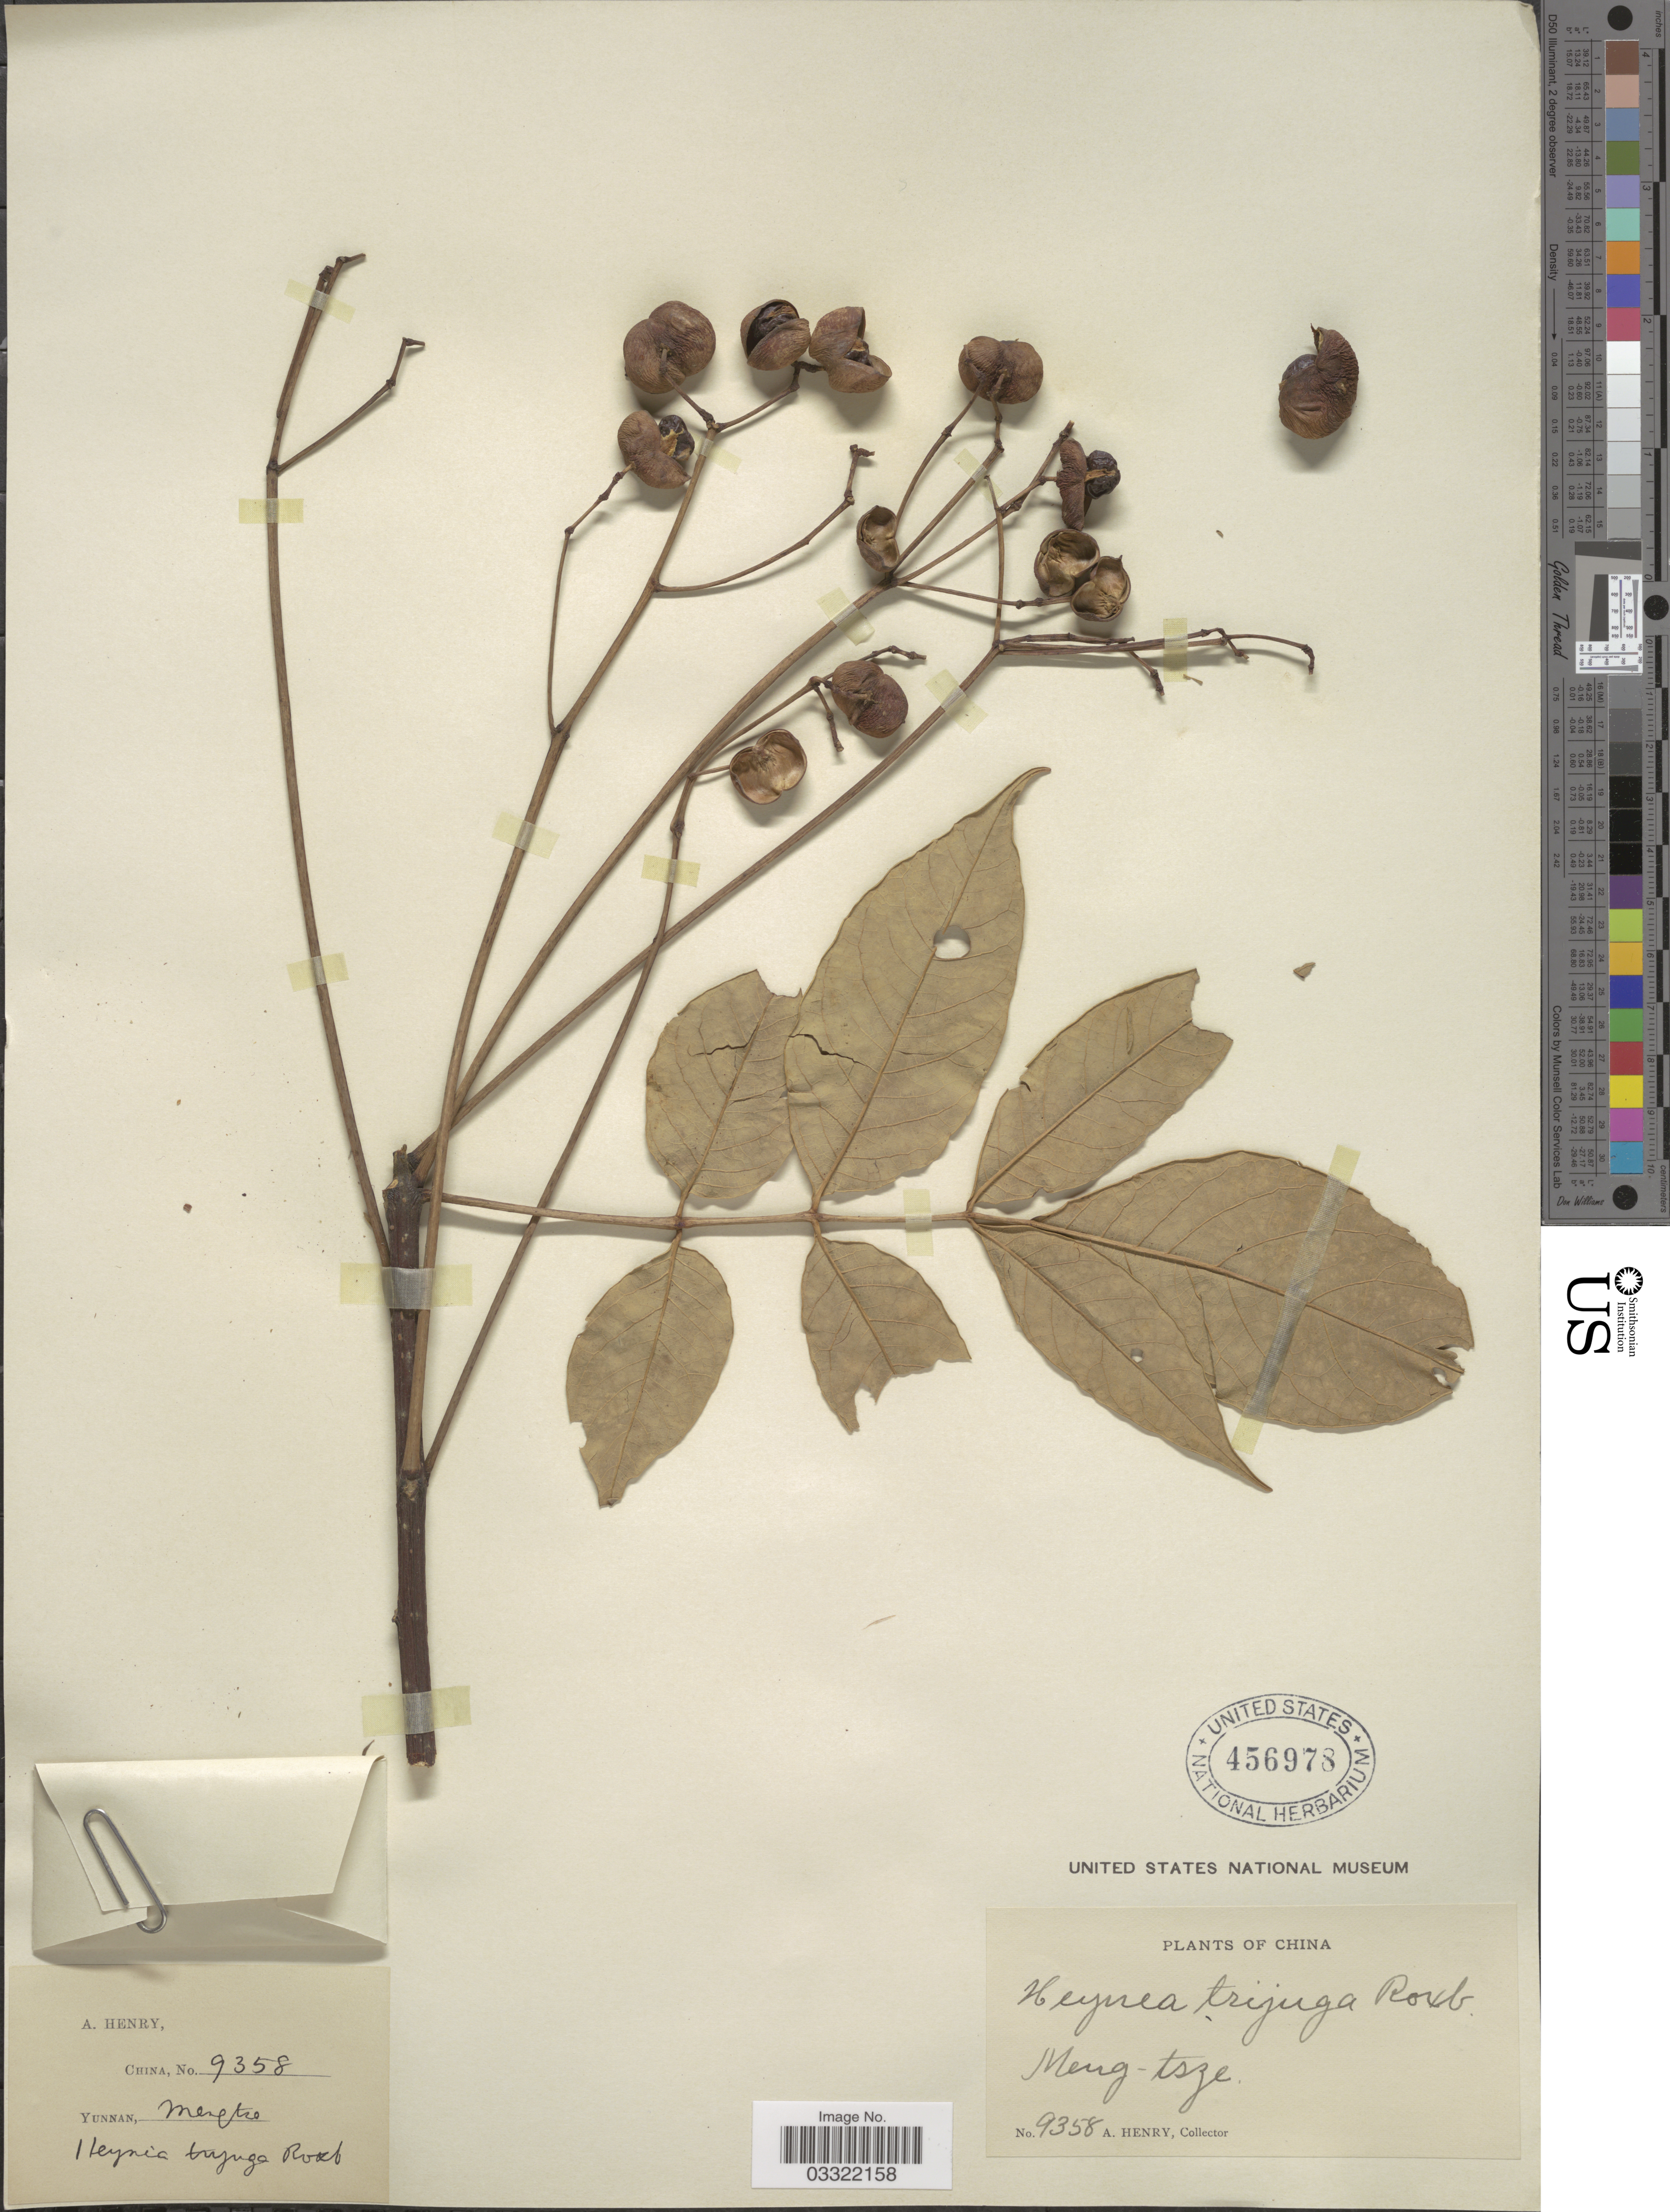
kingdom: Plantae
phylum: Tracheophyta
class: Magnoliopsida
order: Sapindales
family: Meliaceae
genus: Heynea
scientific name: Heynea trijuga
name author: Roxb.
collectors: A. Henry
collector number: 9358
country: China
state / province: Yunnan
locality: Meng-tsze.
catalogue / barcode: US 456978